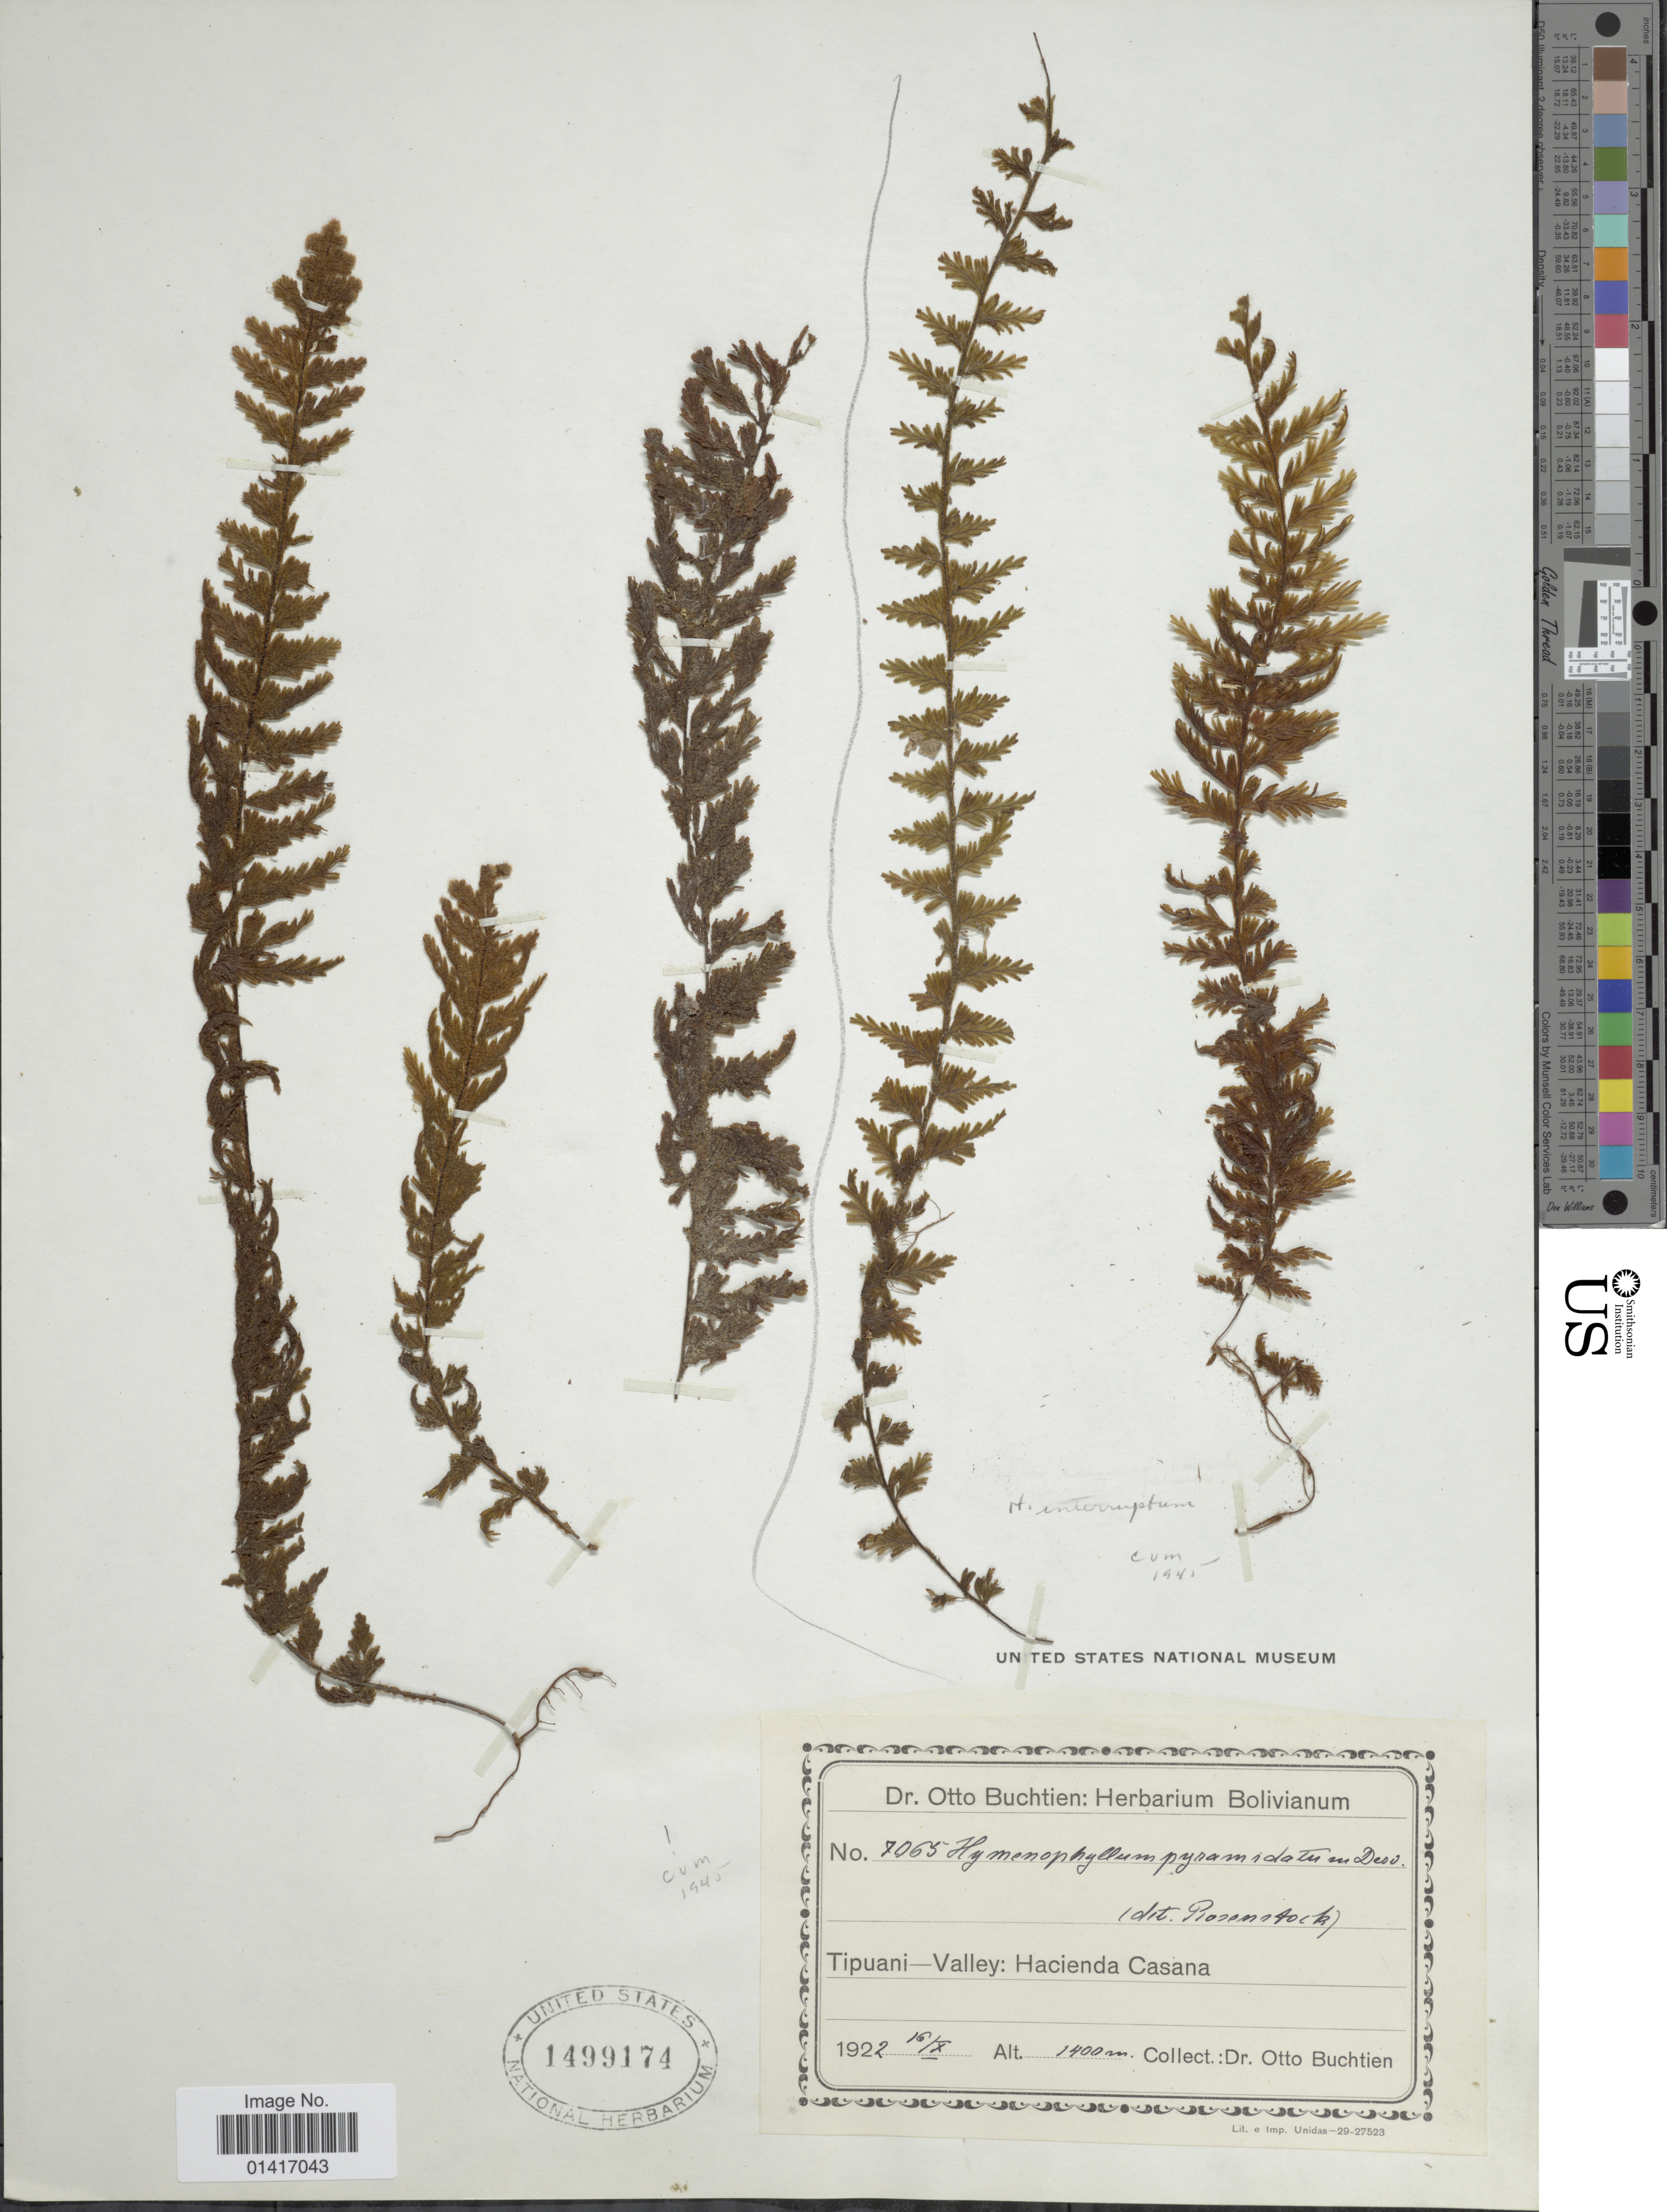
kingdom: Plantae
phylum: Tracheophyta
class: Polypodiopsida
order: Hymenophyllales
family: Hymenophyllaceae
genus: Hymenophyllum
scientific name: Hymenophyllum pyramidatum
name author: Desv.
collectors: O. Buchtien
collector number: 7065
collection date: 1922-10-16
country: Bolivia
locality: Tipuani - Valley: Hacienda Casana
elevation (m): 1400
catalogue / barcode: US 1499174